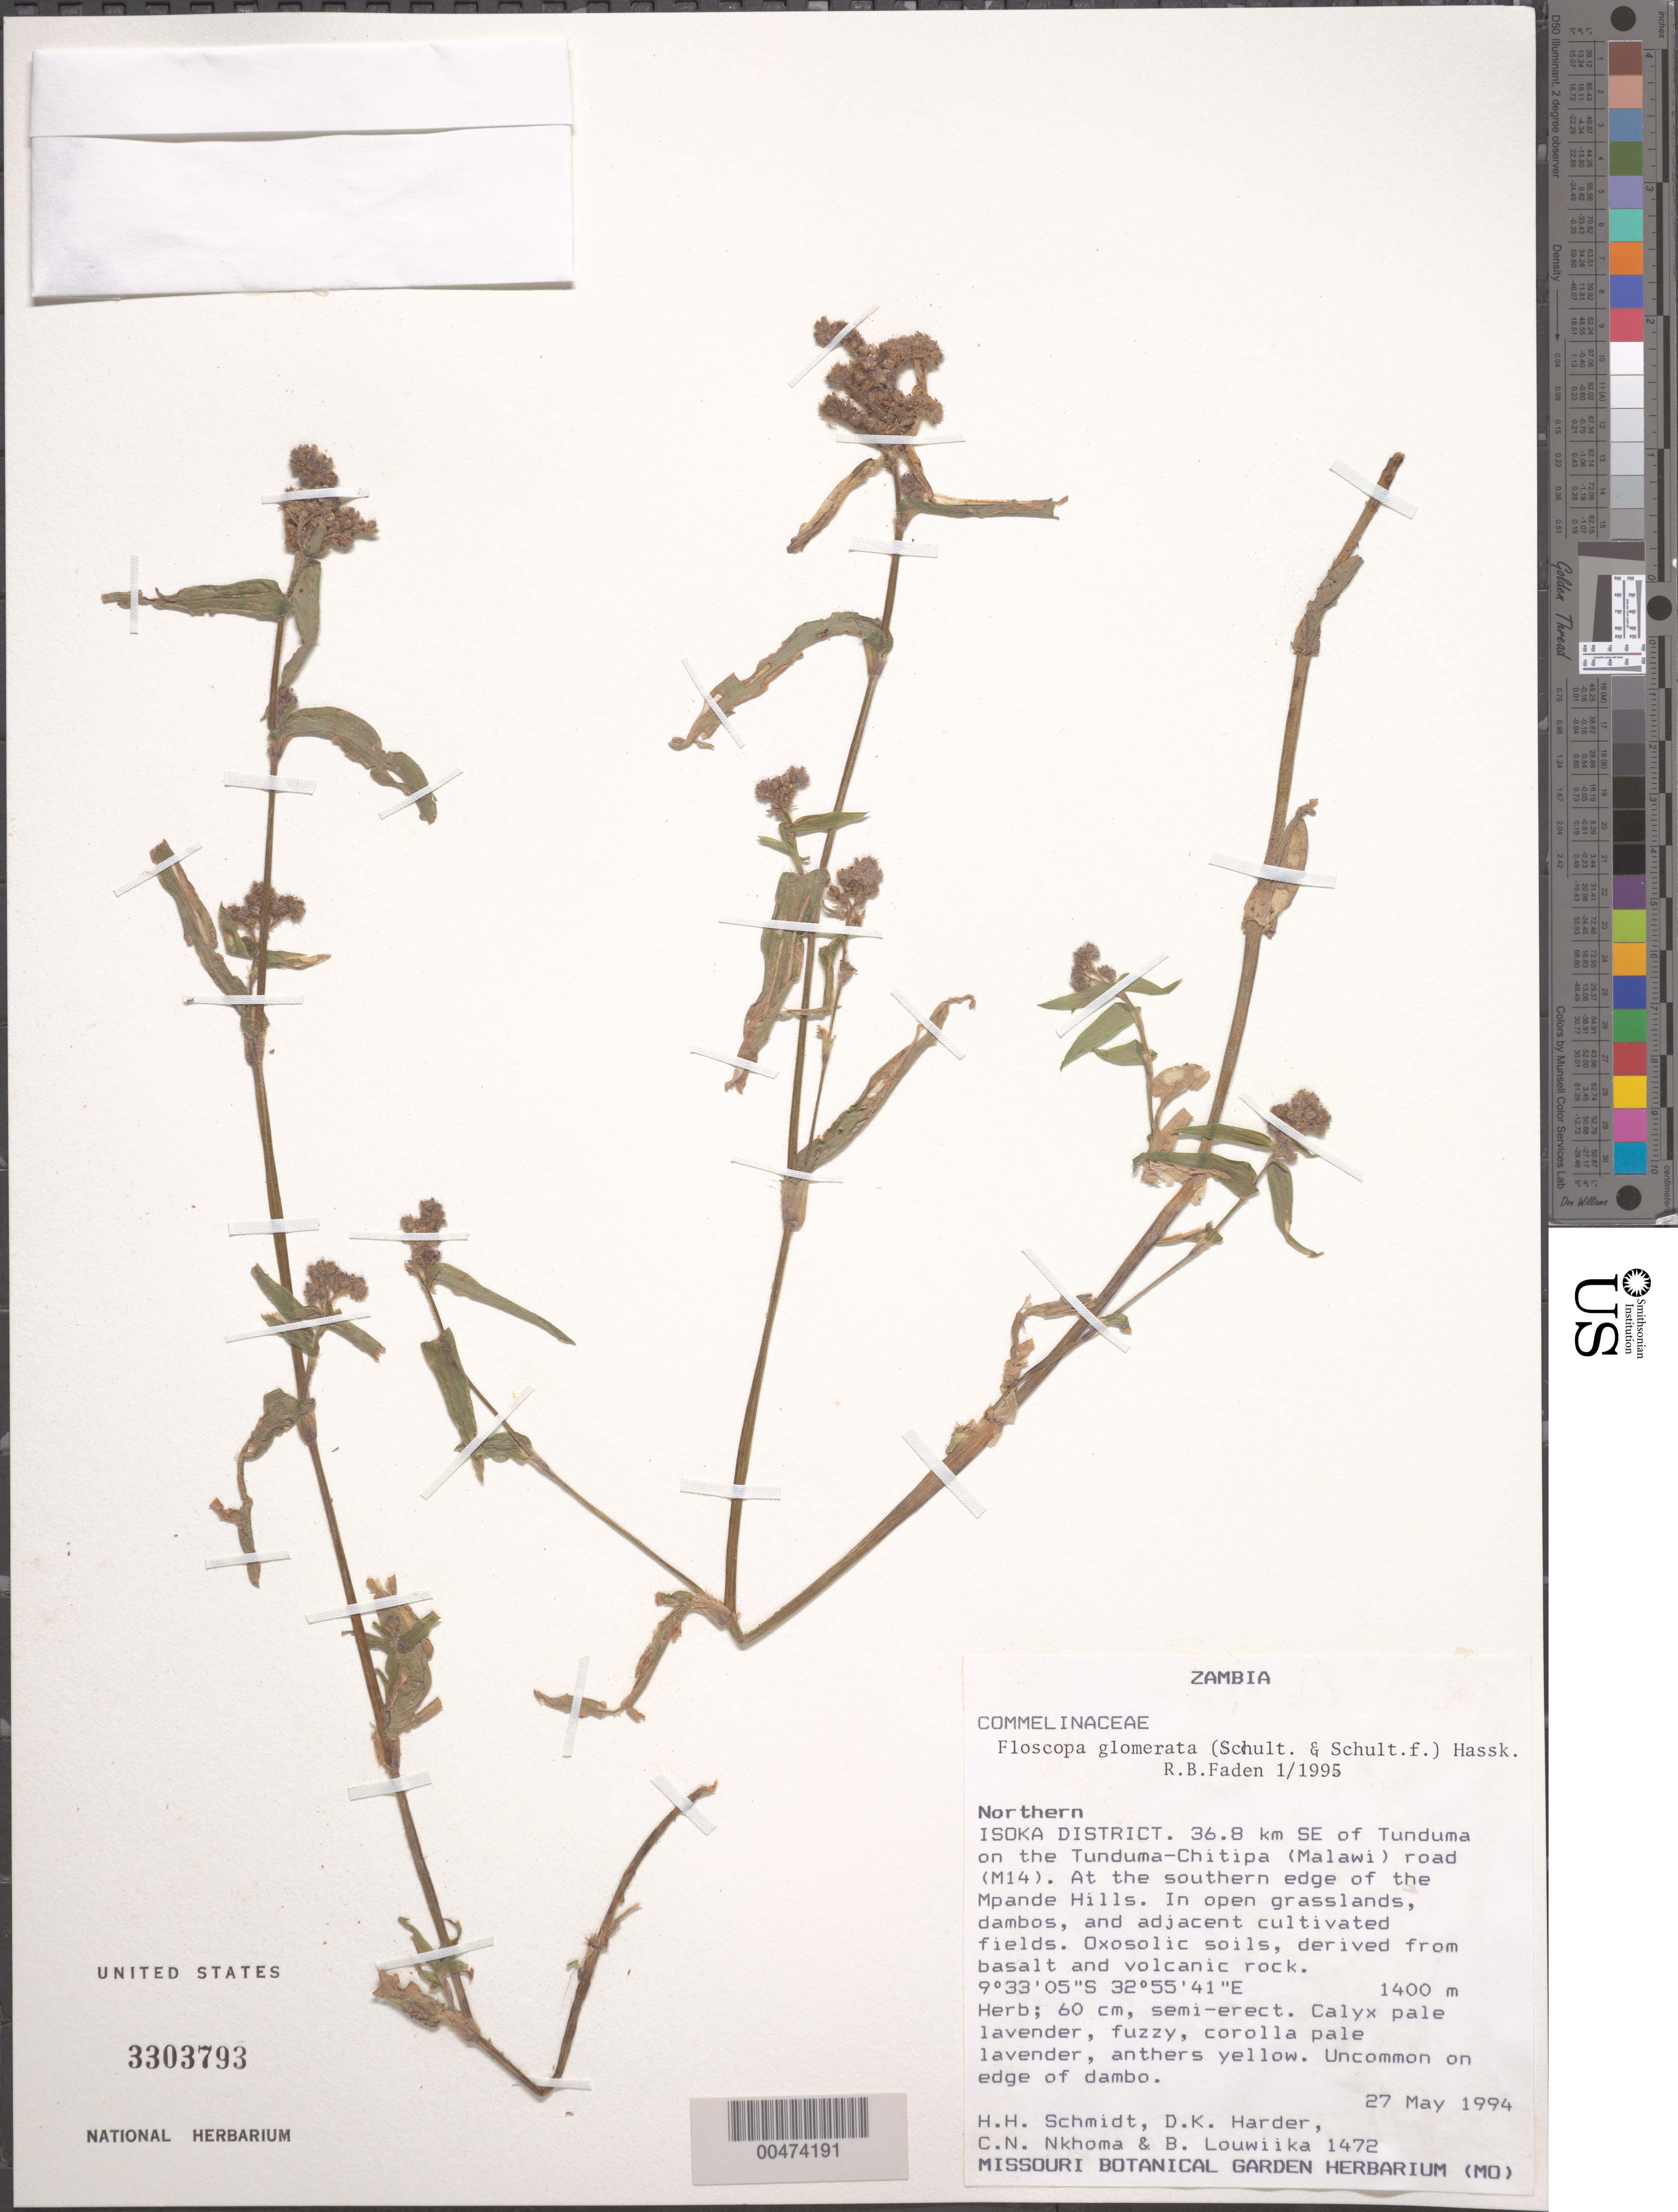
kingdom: Plantae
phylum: Tracheophyta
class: Liliopsida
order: Commelinales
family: Commelinaceae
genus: Floscopa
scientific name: Floscopa glomerata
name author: (Willd. ex Schult. & Schult. f.) Hassk.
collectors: H. H. Schmidt, D. Harder, C. Nkhoma & B. Louwiika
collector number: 1472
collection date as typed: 27 May 1994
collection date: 1994-05-27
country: Zambia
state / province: Northern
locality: Isoka district, se of tunduma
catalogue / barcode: US 3303793